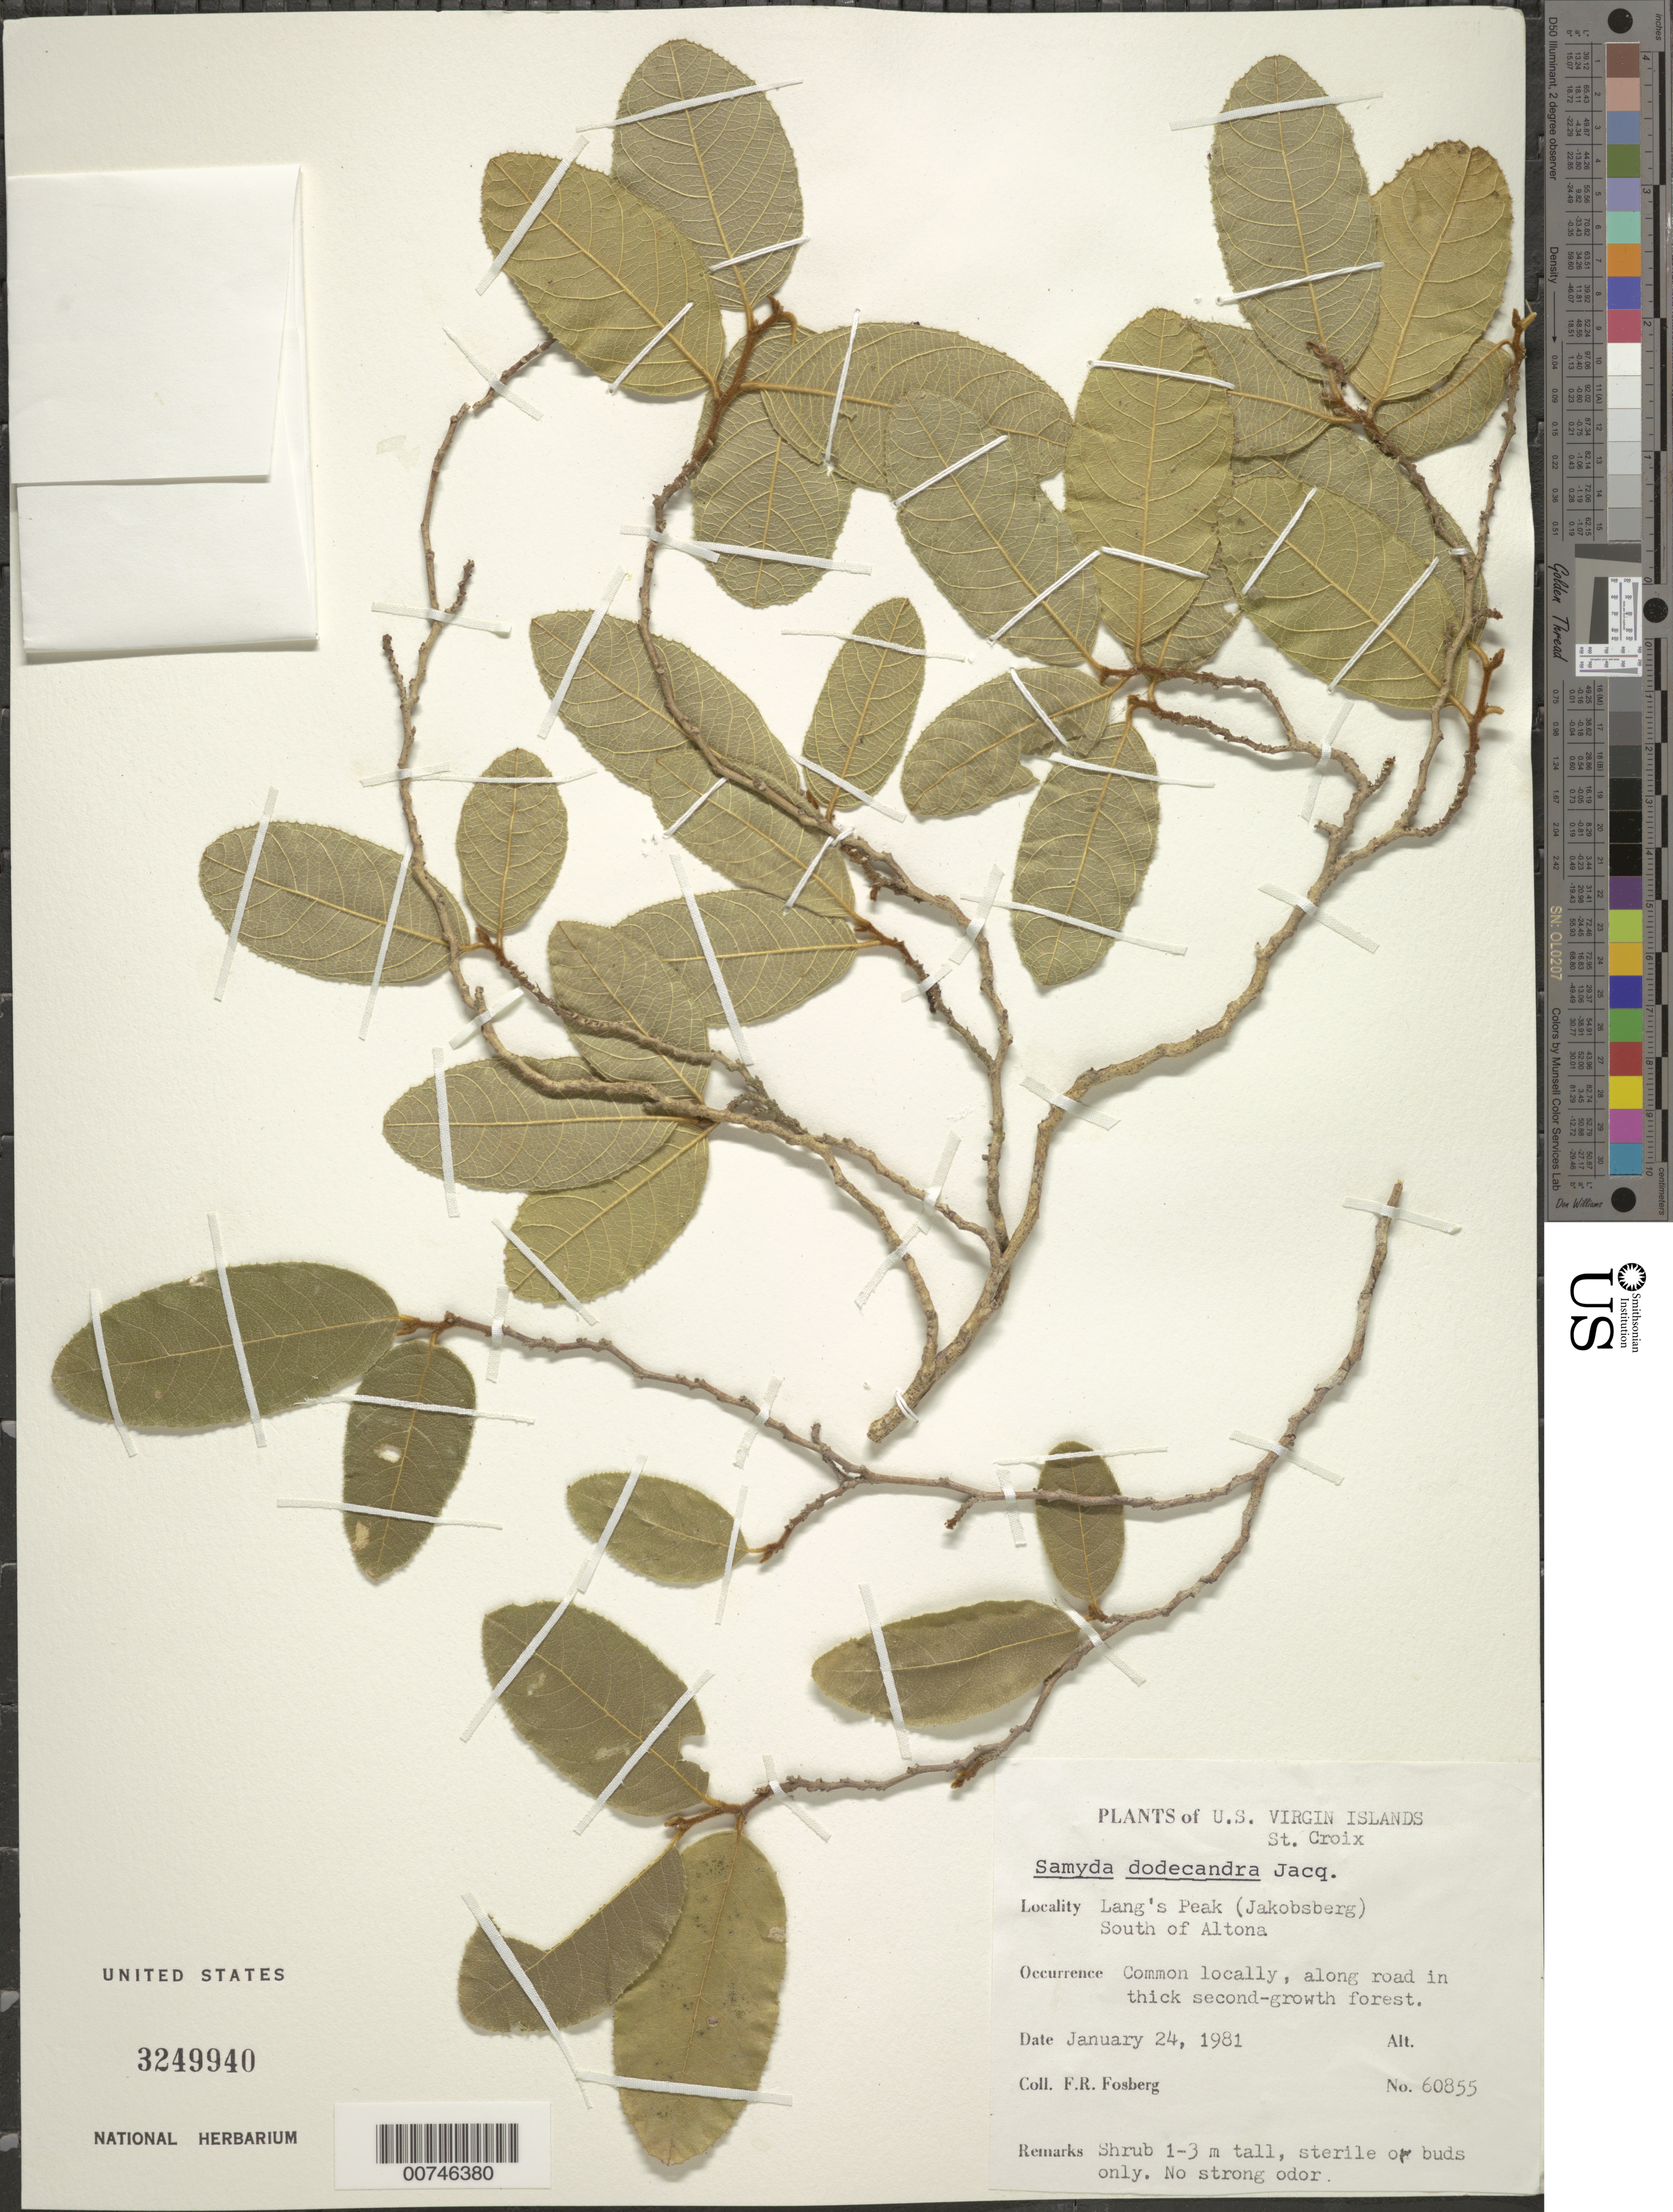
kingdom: Plantae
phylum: Tracheophyta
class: Magnoliopsida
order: Malpighiales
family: Salicaceae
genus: Casearia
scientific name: Casearia dodecandra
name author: (Jacq.) T. Samar. & M.H. Alford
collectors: F. R. Fosberg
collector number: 60855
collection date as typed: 24 Jan 1981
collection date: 1981-01-24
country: U.S. Virgin Islands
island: St. Croix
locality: Lang's Peak (Jakobsberg) South of Altona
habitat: Along road in thick second-growth forest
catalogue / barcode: US 3249940